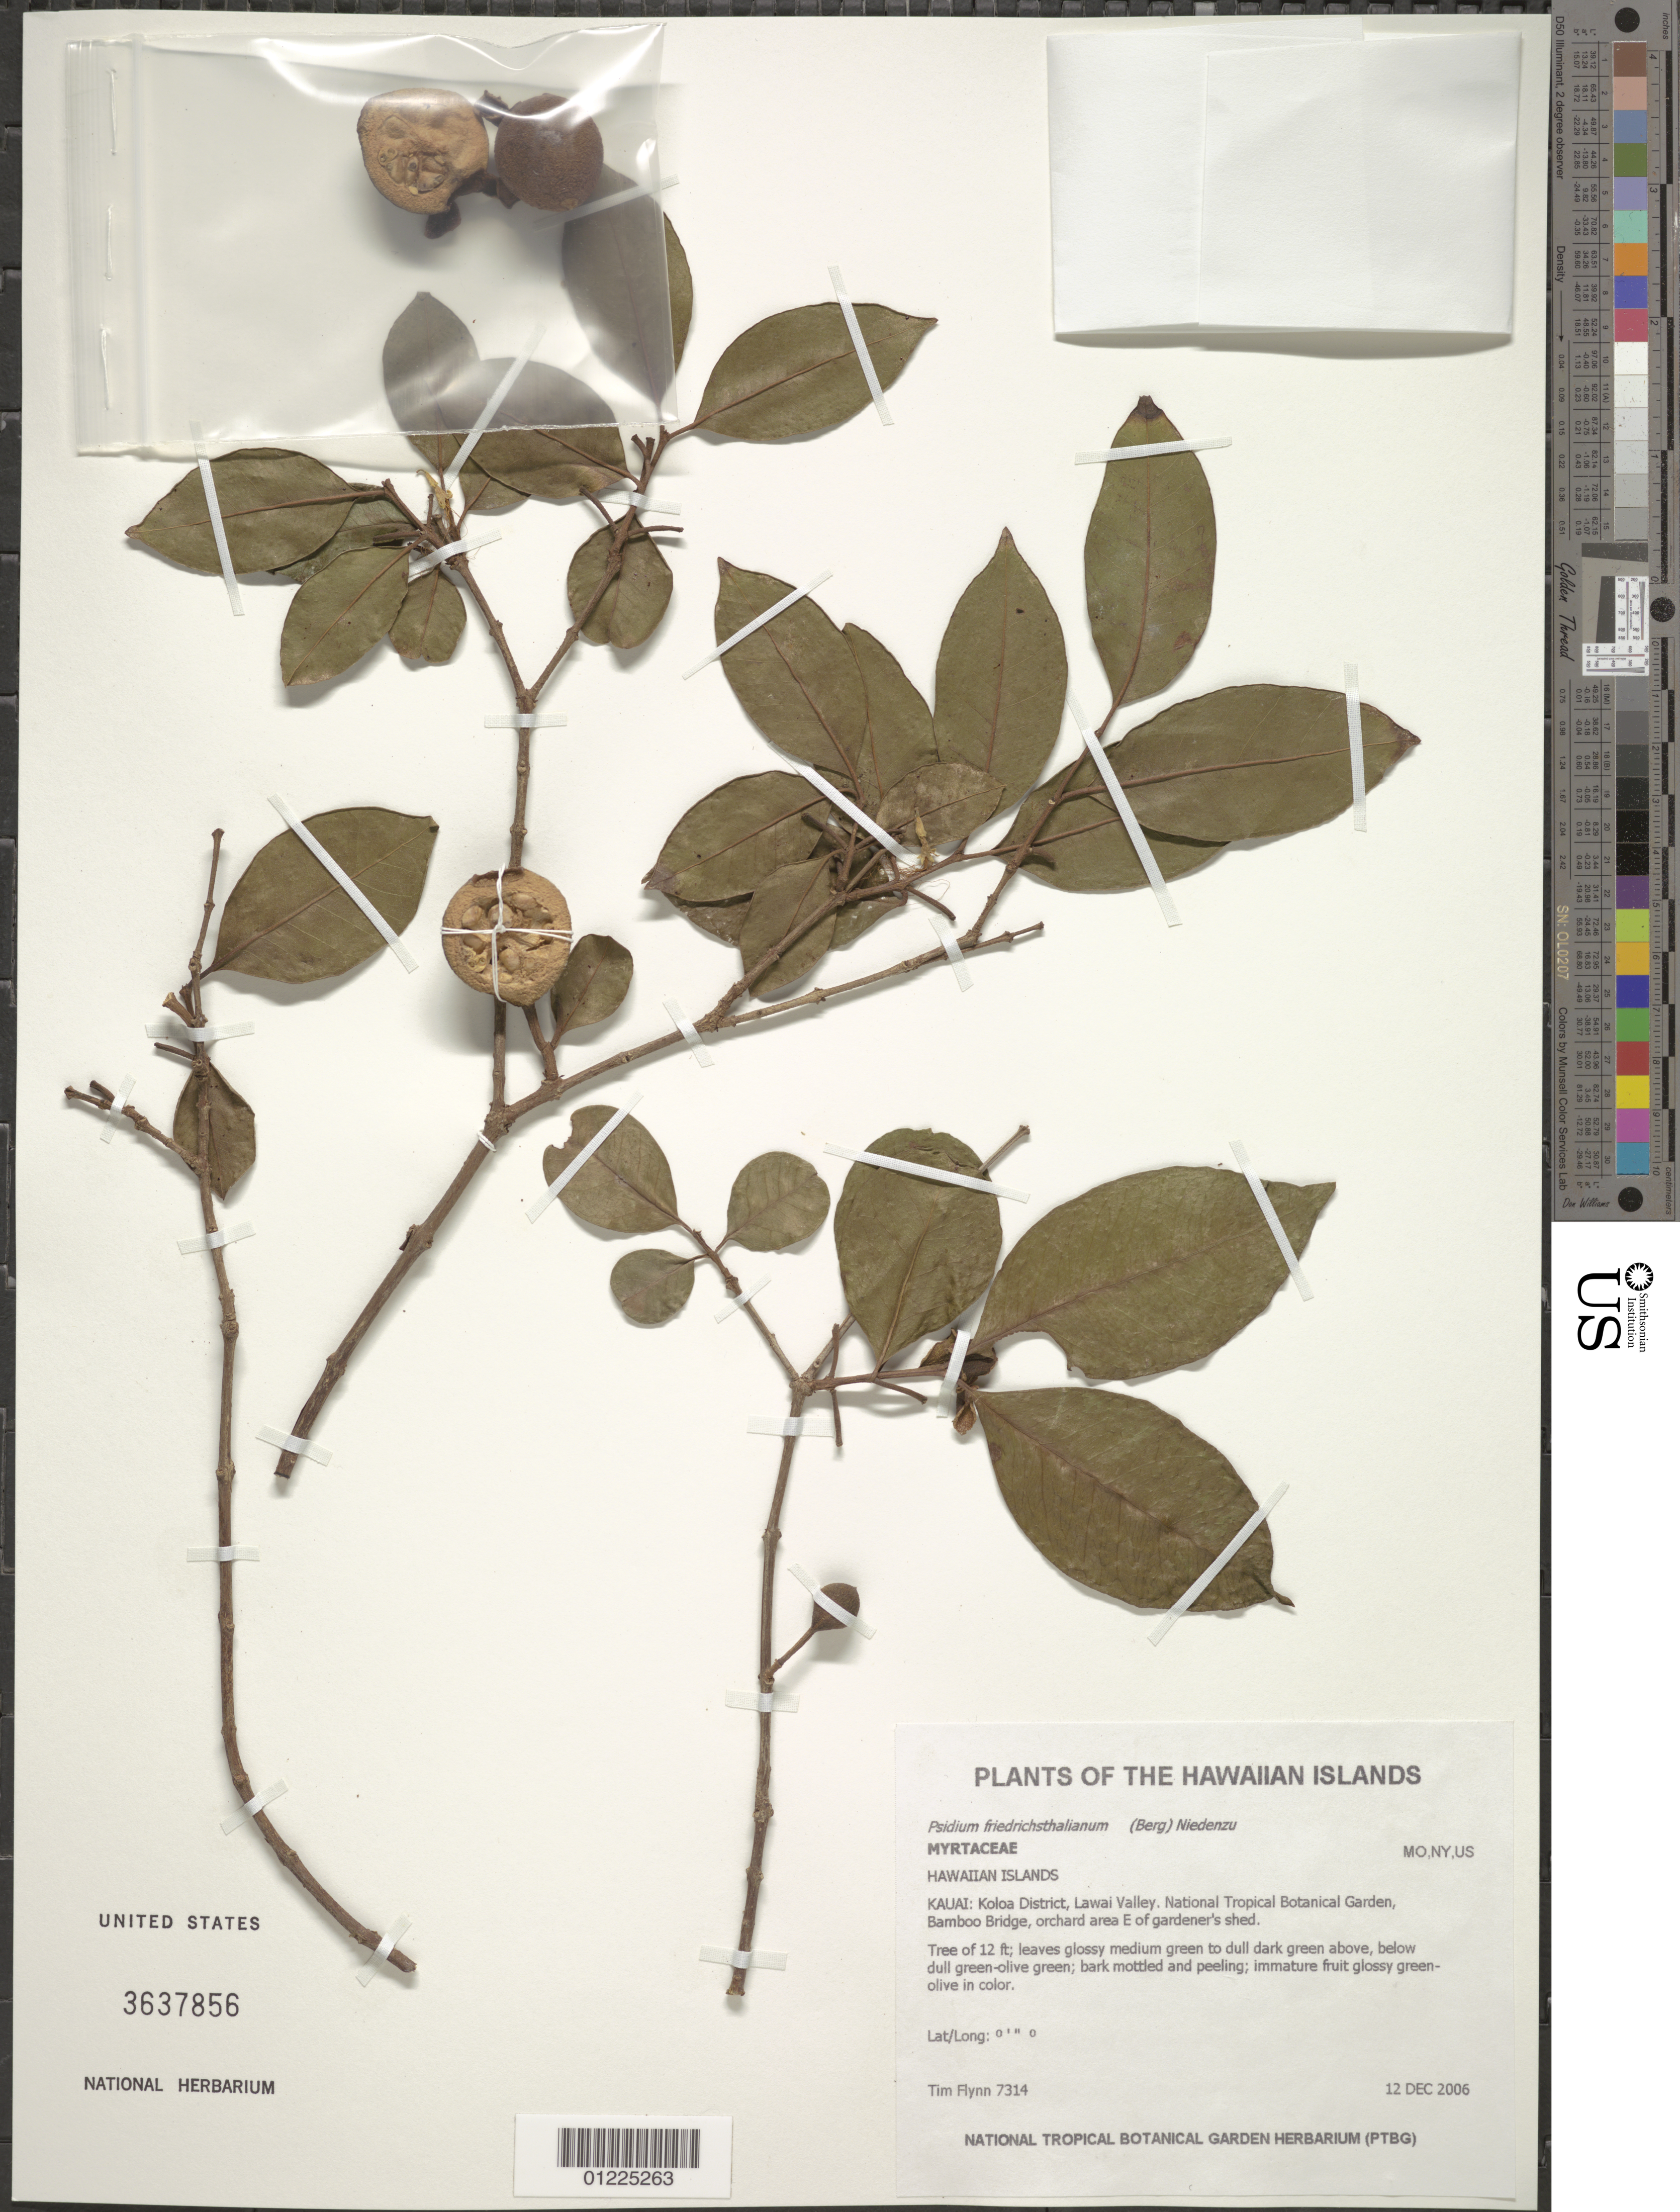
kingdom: Plantae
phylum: Tracheophyta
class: Magnoliopsida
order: Myrtales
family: Myrtaceae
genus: Psidium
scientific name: Psidium friedrichsthalianum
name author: (O. Berg) Nied.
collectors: T. W. Flynn & D. Lorence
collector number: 7314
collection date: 2006-12-12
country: United States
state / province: Hawaii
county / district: Kauai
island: Kaua'i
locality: Koloa District, Lawai Valley. National Tropical Botanical Garden, Bamboo Bridge.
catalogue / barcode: US 3637856